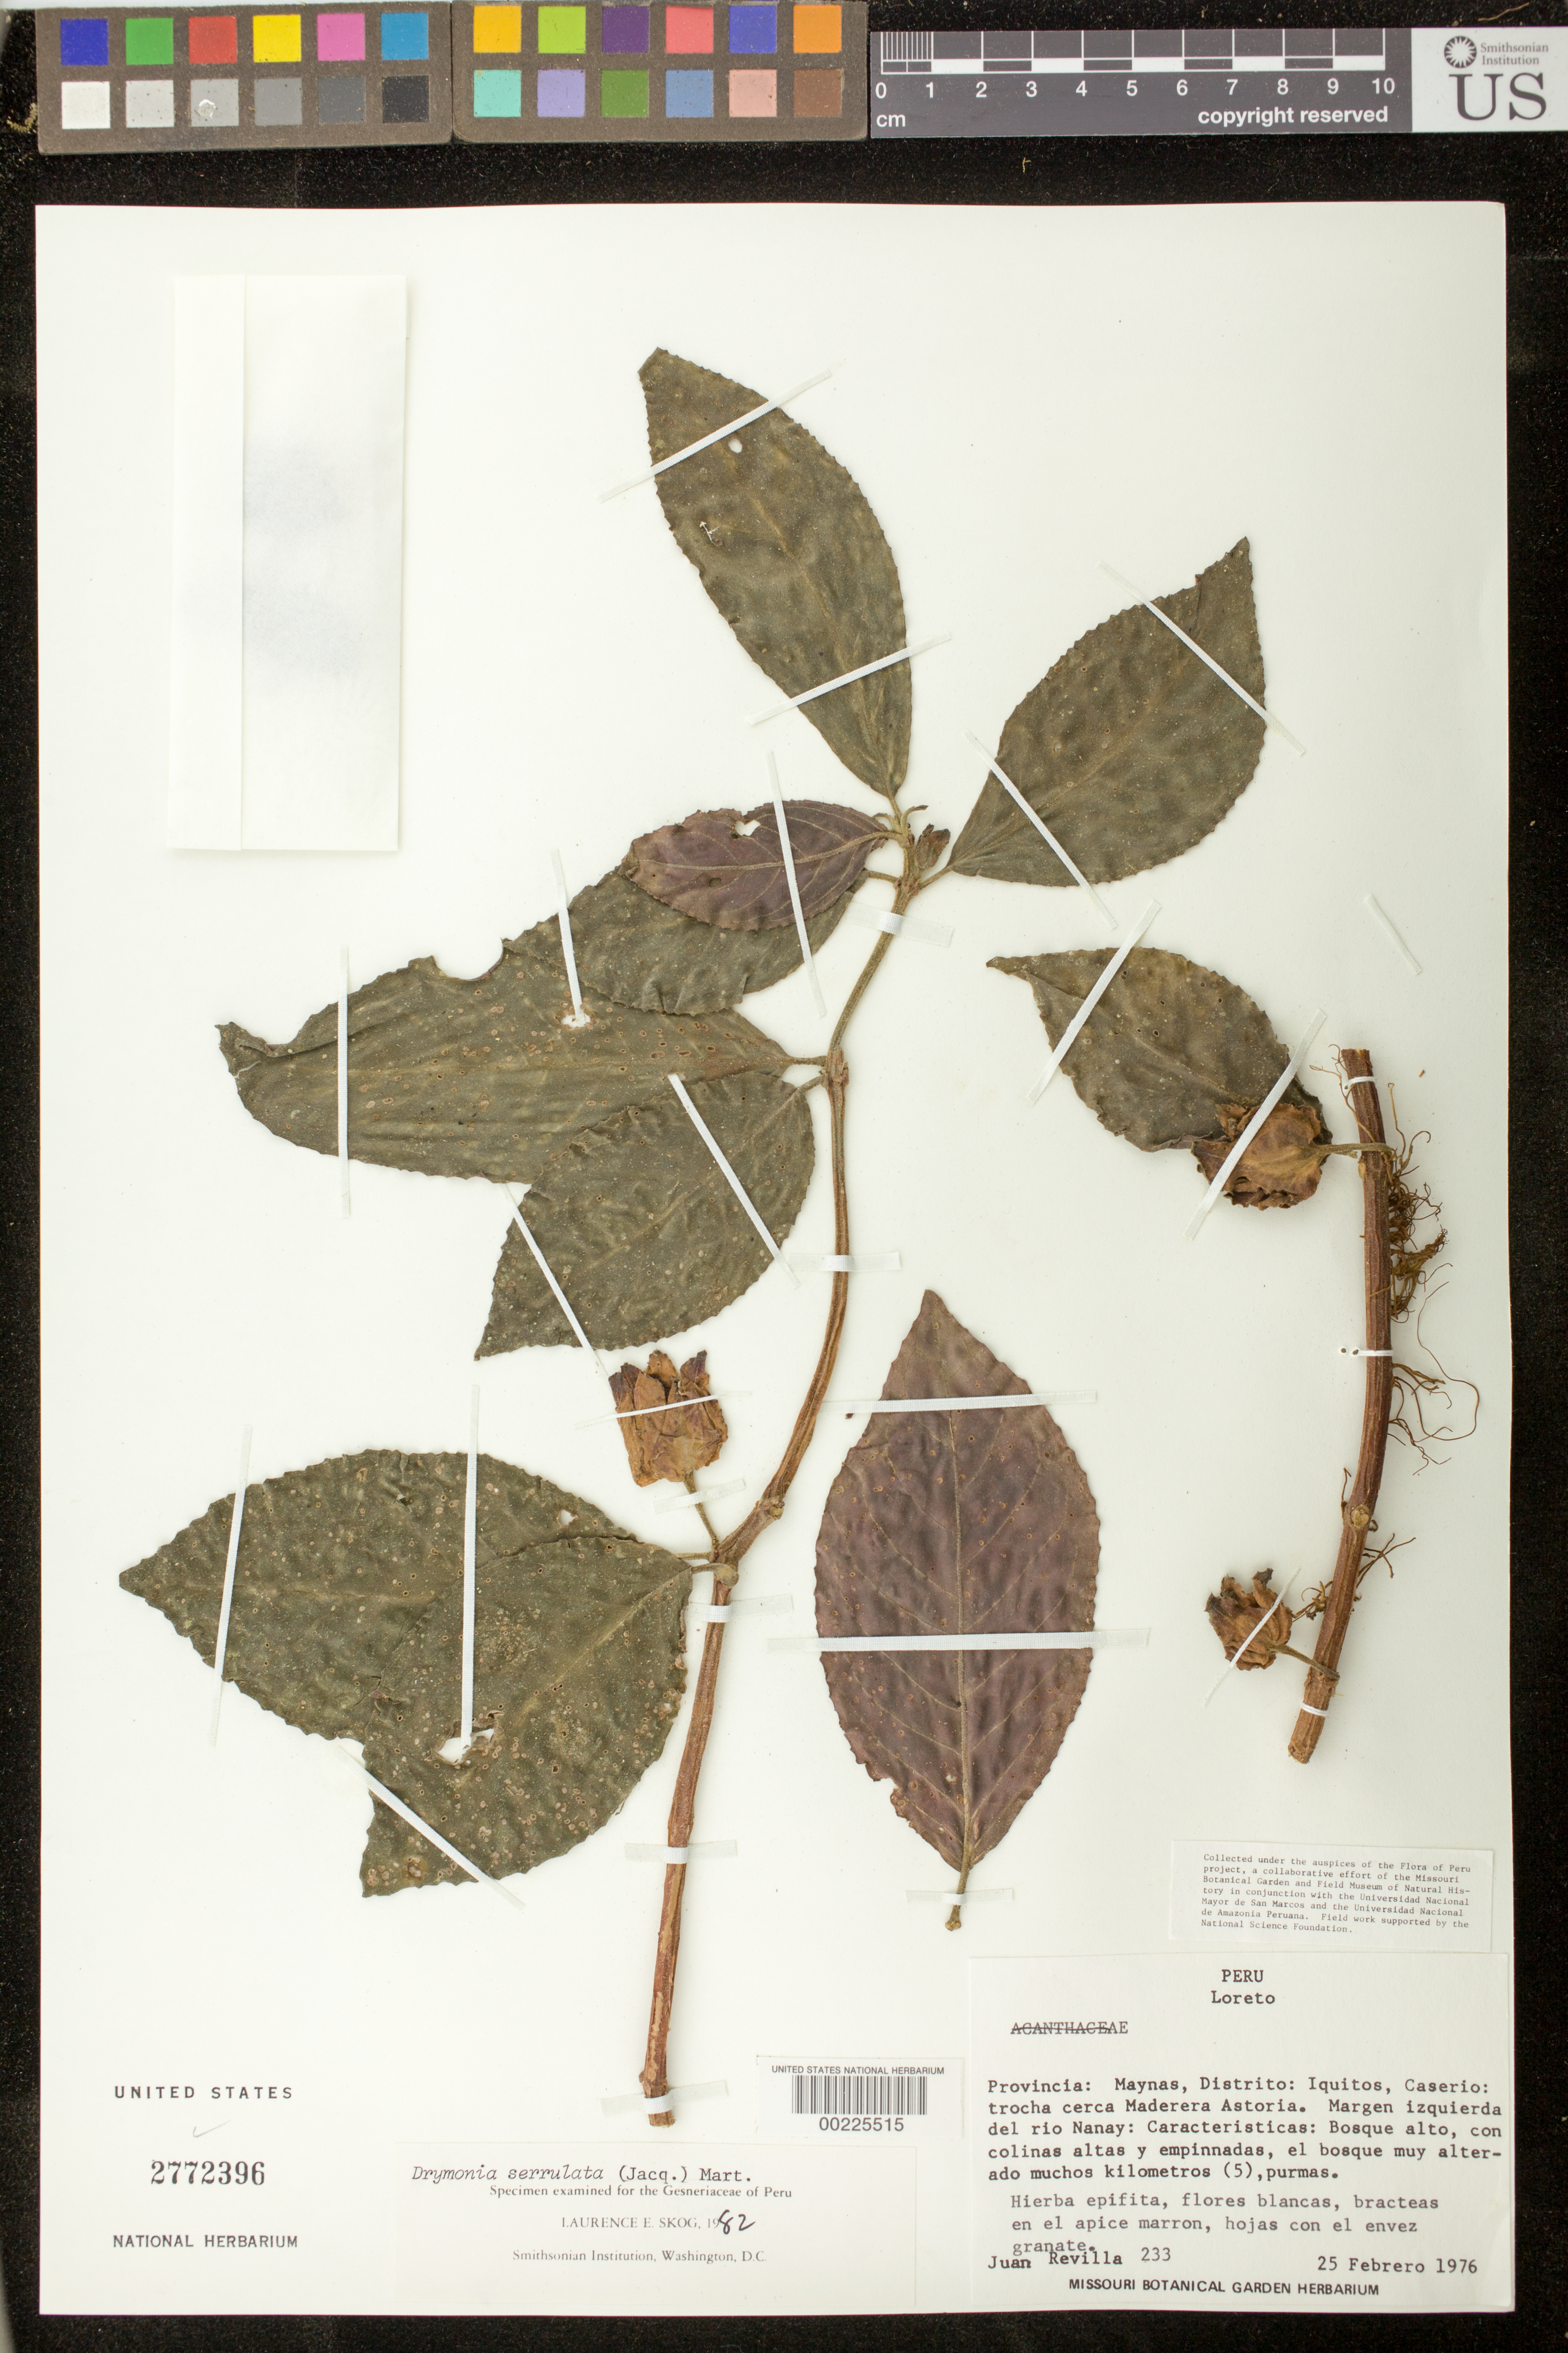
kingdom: Plantae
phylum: Tracheophyta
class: Magnoliopsida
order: Lamiales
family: Gesneriaceae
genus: Drymonia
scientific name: Drymonia serrulata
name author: (Jacq.) Mart.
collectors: J. Revilla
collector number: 233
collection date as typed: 25 Feb 1976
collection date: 1976-02-25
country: Peru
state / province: Loreto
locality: Prov. Maynas, Dtto. Iquitos, Caserio, trail near Maderera Astoria, left hand bank of Rio Nanay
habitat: Tall forest with high & steep hills, ...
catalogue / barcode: US 2772396